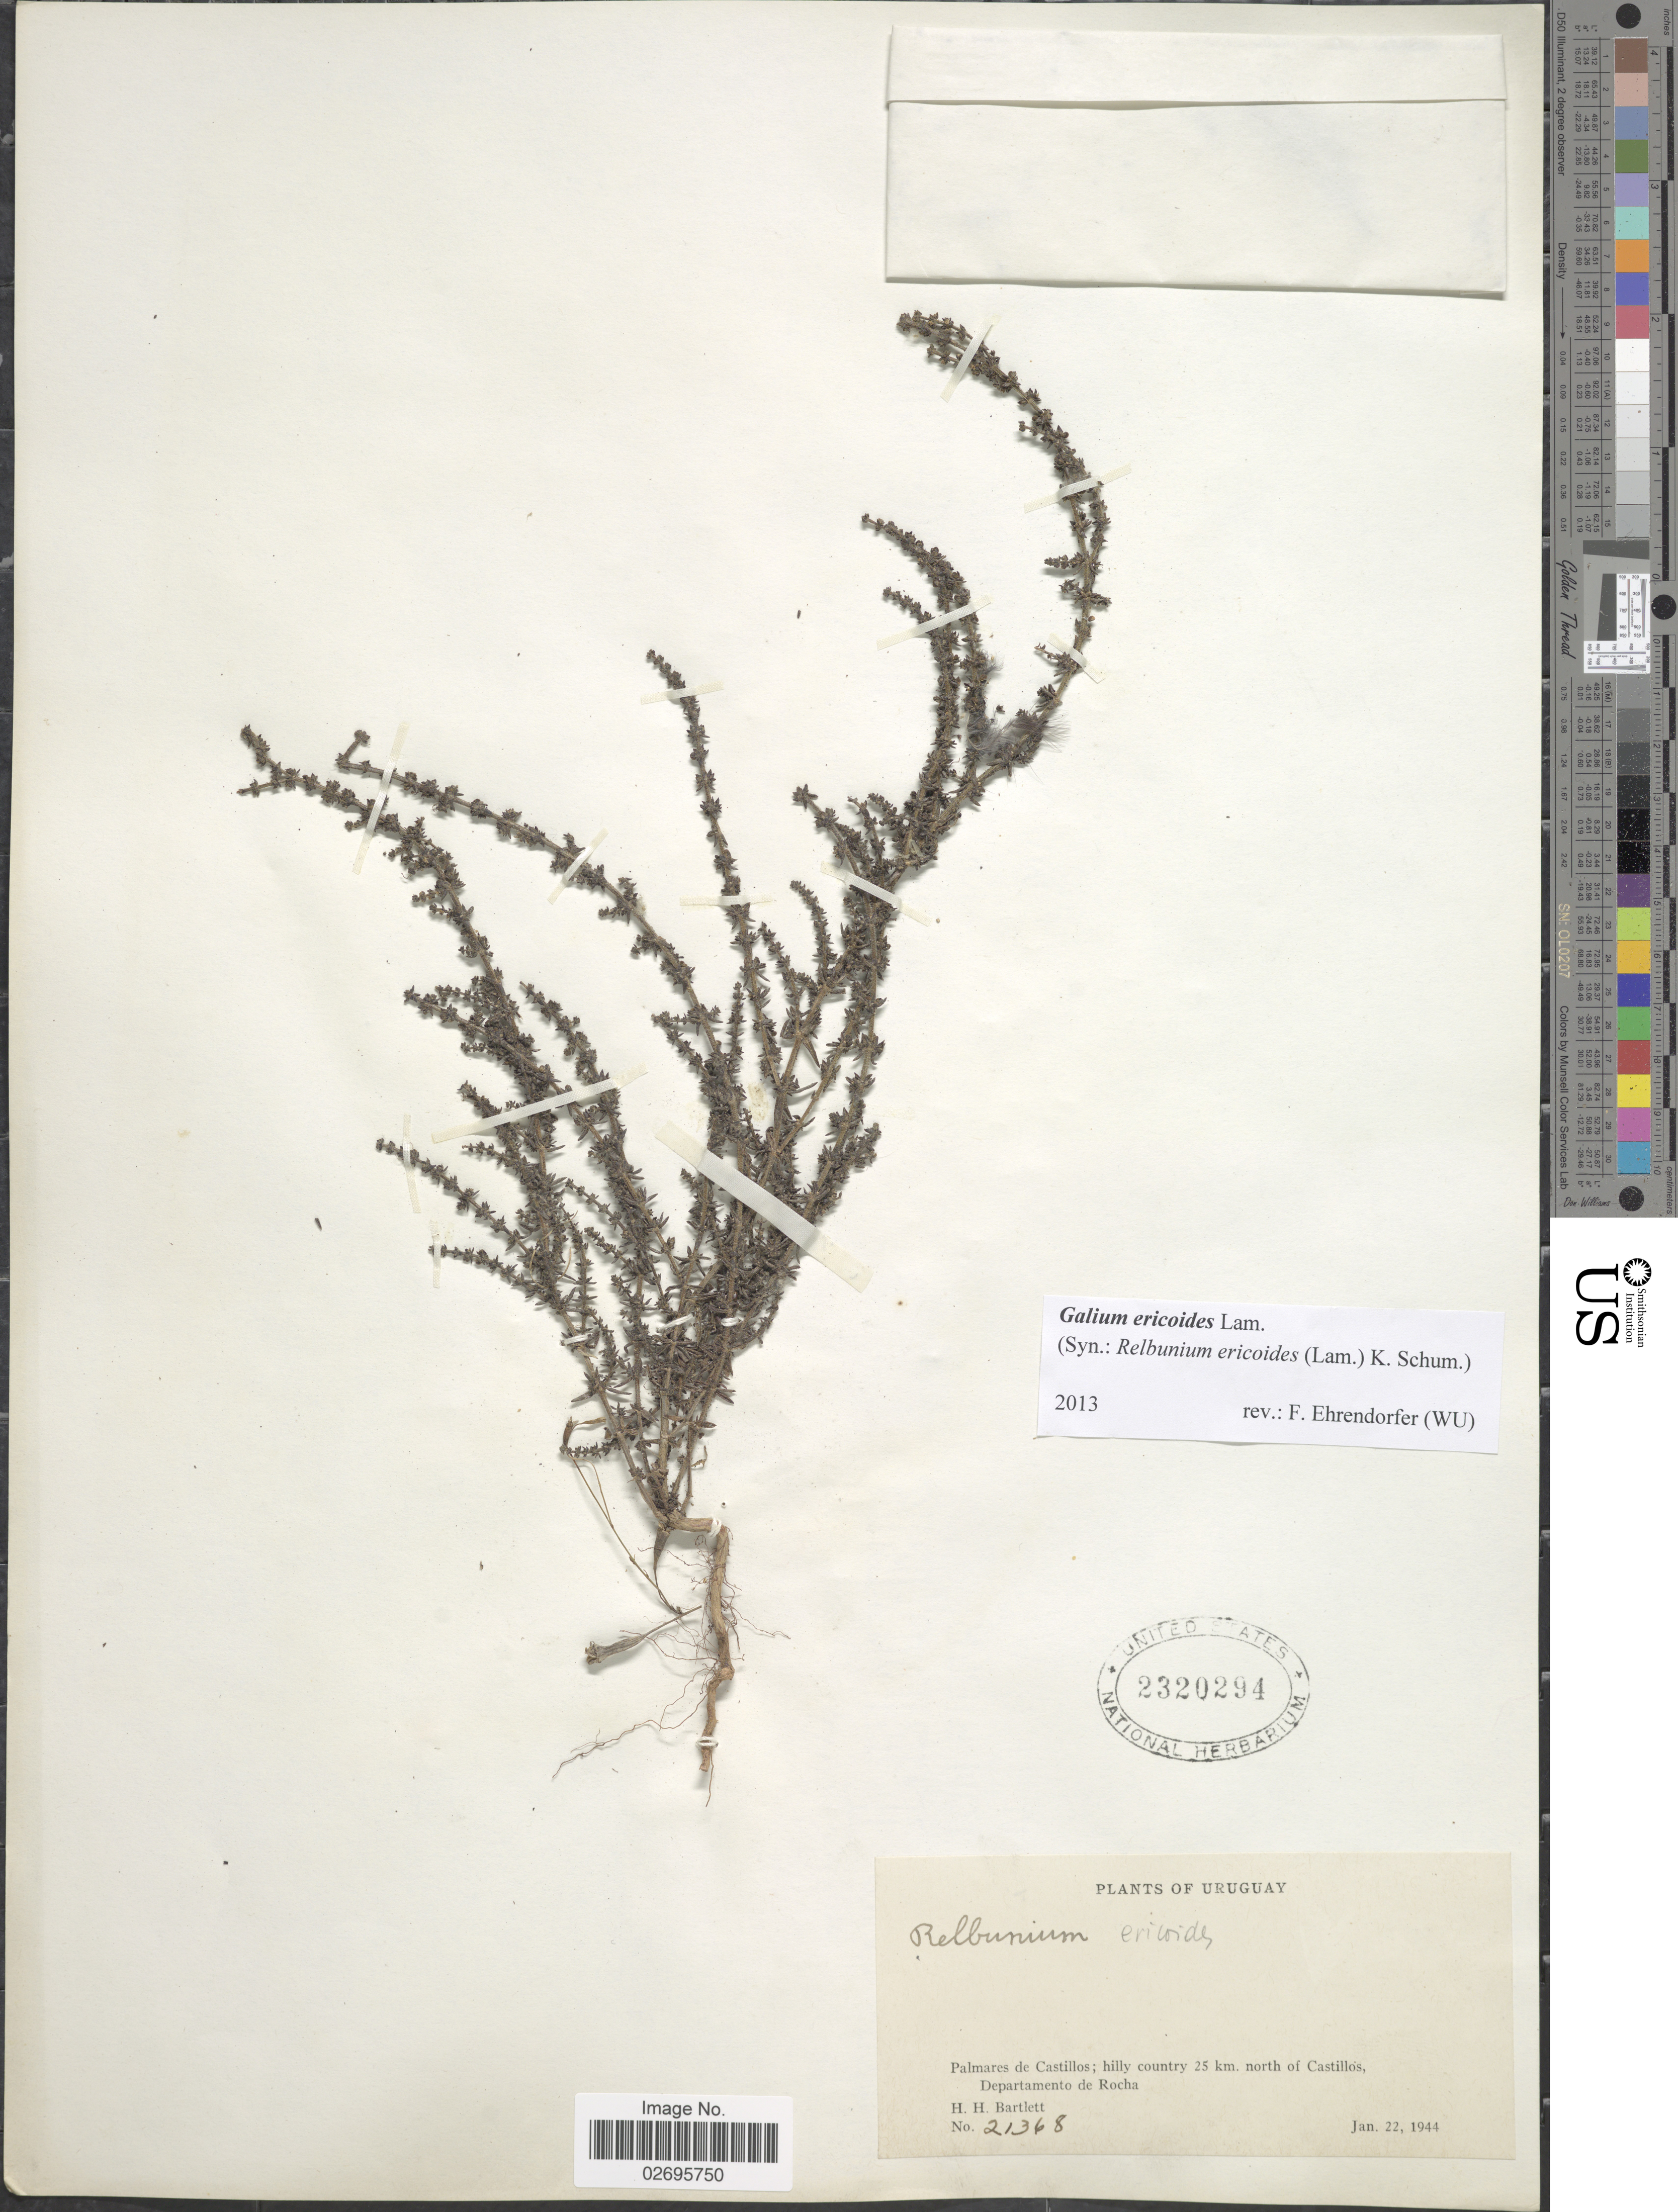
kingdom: Plantae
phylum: Tracheophyta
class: Magnoliopsida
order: Gentianales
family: Rubiaceae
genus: Galium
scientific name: Galium ericoides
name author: Lam.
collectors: H. H. Bartlett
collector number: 21368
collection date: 1944-01-22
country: Uruguay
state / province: Rocha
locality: Palmares de Castillos; hilly country 25 km. north of Castillos, Departamento de Rocha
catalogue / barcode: US 2320294